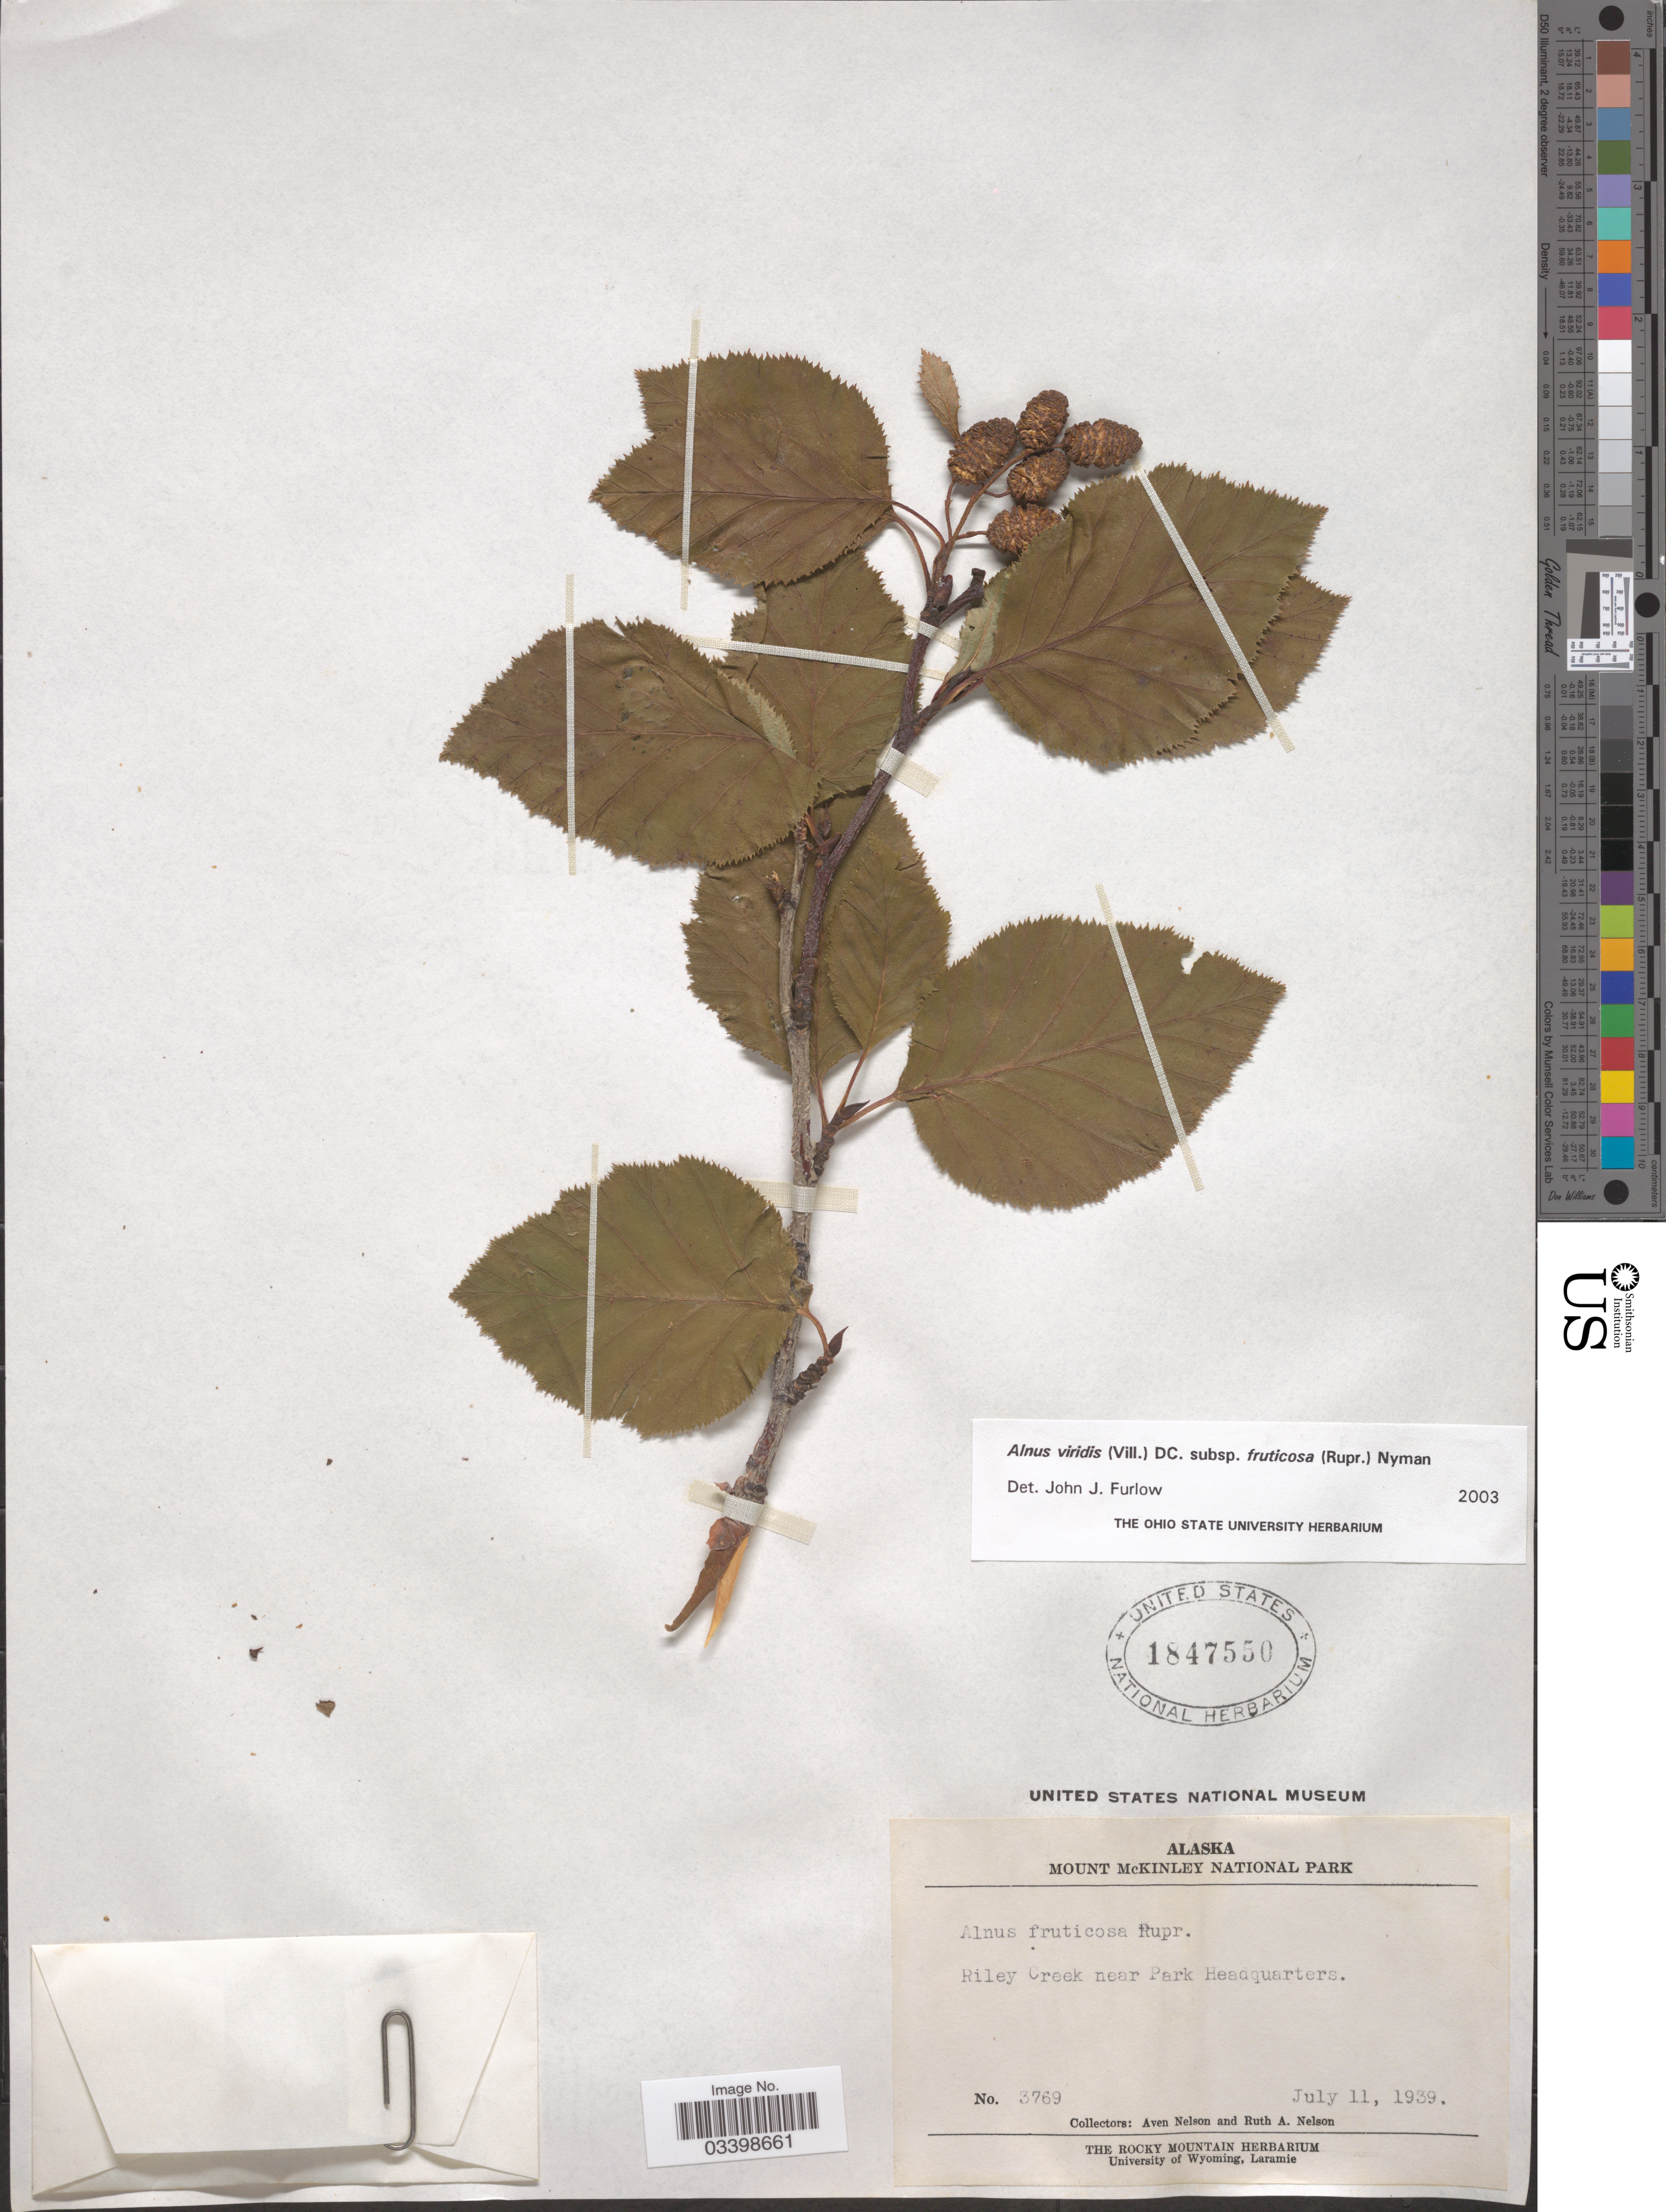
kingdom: Plantae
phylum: Tracheophyta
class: Magnoliopsida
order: Fagales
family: Betulaceae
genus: Alnus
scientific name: Alnus viridis subsp. fruticosa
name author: (Rupr.) Nyman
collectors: A. Nelson & R. A. Nelson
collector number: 3769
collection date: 1939-07-11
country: United States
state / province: Alaska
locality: Mount McKinley National Park. Riley Creek near Park Headquarters.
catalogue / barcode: US 1847550